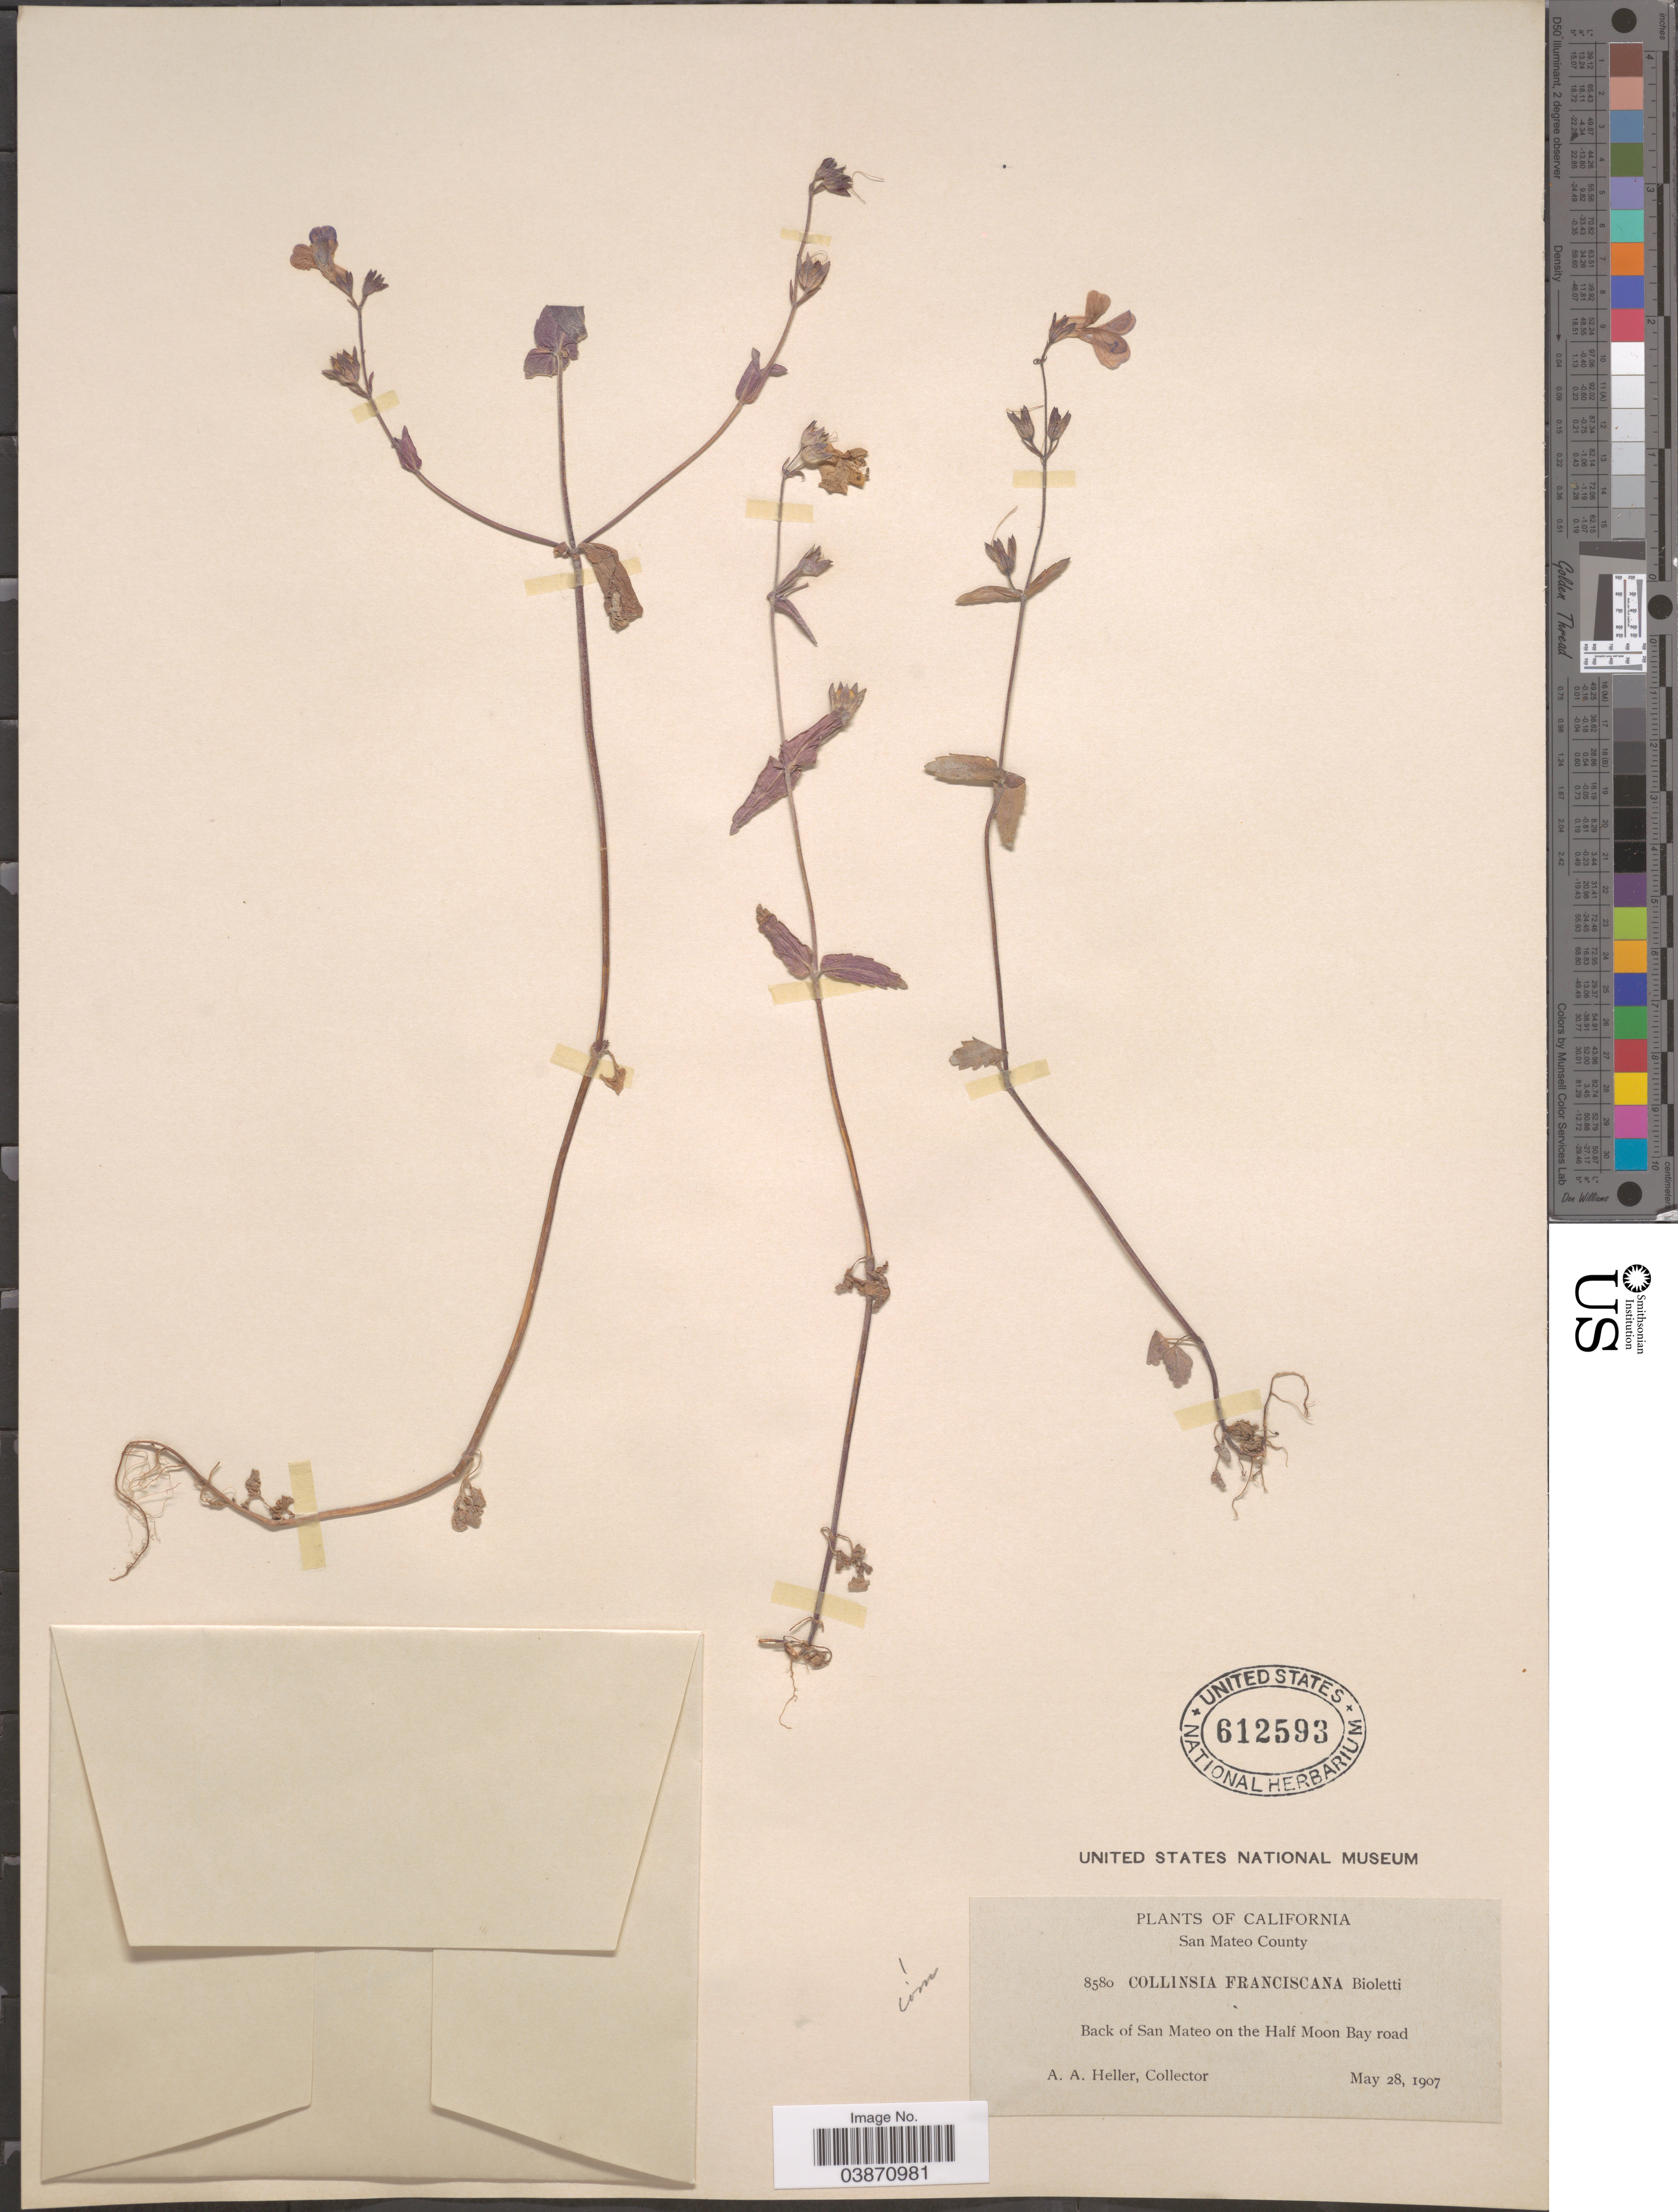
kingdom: Plantae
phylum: Tracheophyta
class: Magnoliopsida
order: Lamiales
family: Plantaginaceae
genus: Collinsia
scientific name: Collinsia franciscana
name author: Bioletti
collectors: A. A. Heller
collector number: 8580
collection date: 1907-05-28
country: United States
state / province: California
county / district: San Mateo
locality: San Mateo County. Back of San Mateo on the Half Moon Bay road.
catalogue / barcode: US 612593